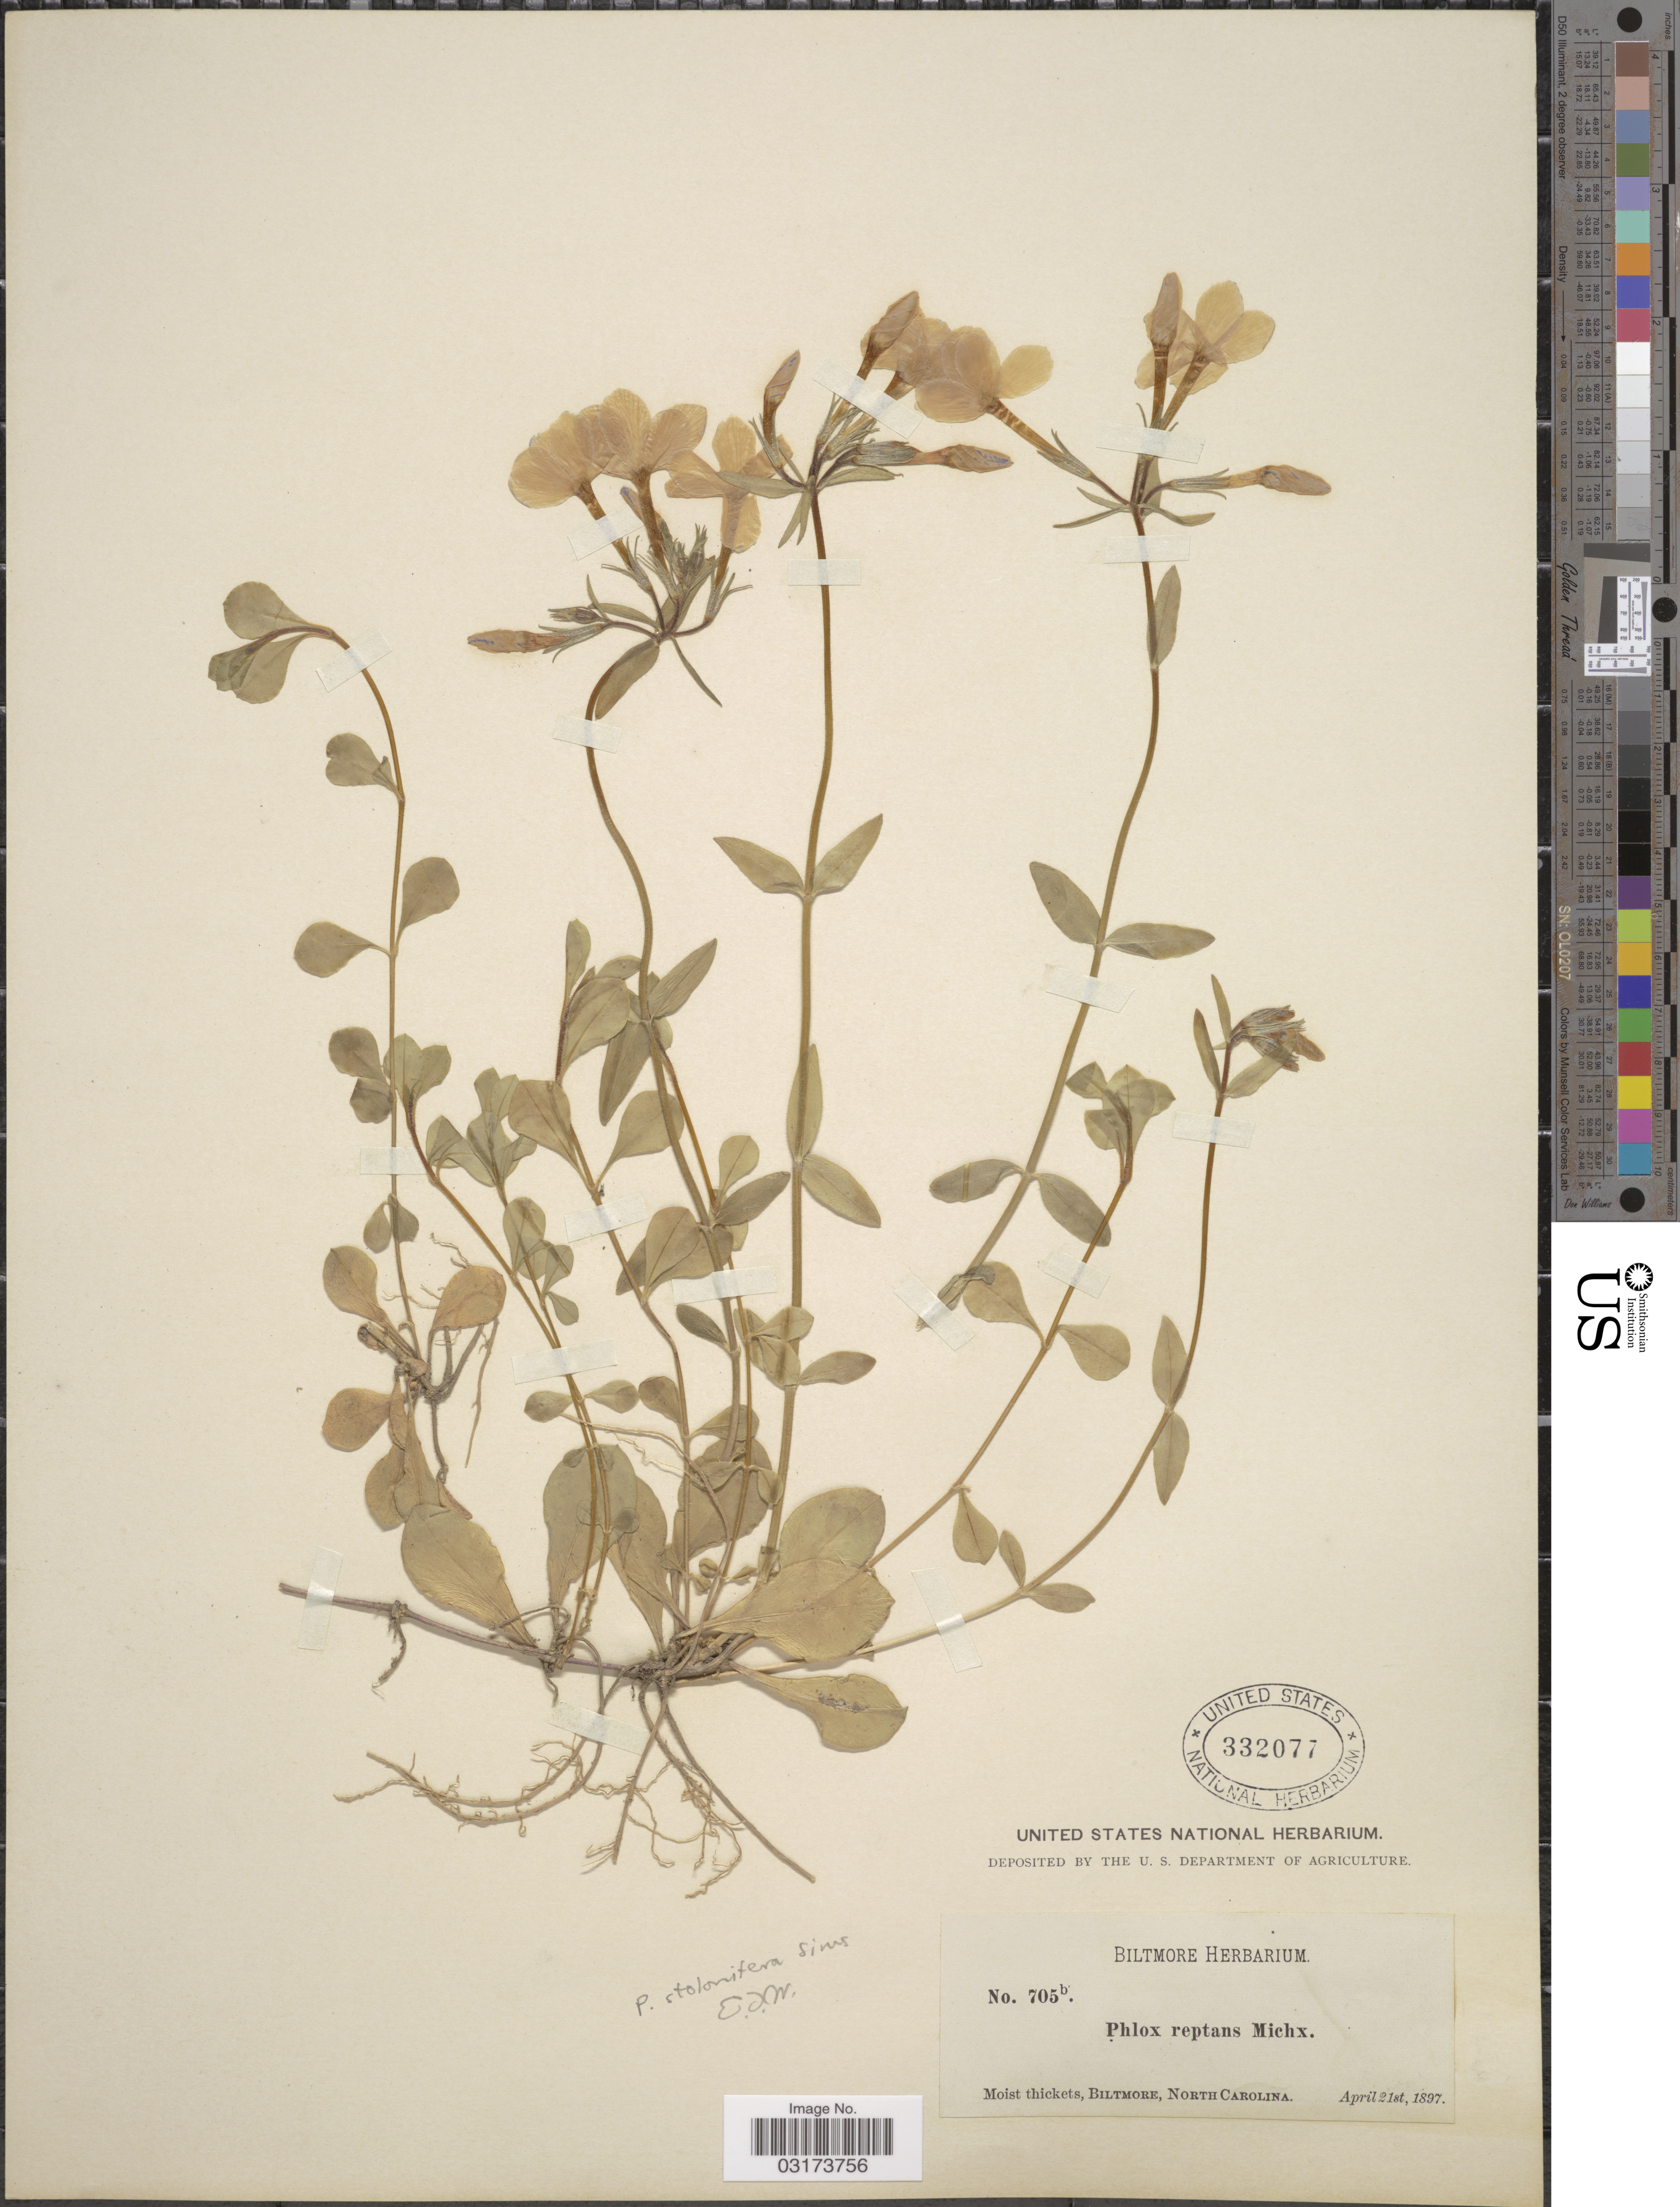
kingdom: Plantae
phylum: Tracheophyta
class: Magnoliopsida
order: Ericales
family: Polemoniaceae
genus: Phlox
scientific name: Phlox stolonifera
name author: Sims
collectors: ex herb. Biltmore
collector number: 705b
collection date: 1897-04-21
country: United States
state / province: North Carolina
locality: Biltmore.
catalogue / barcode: US 332077